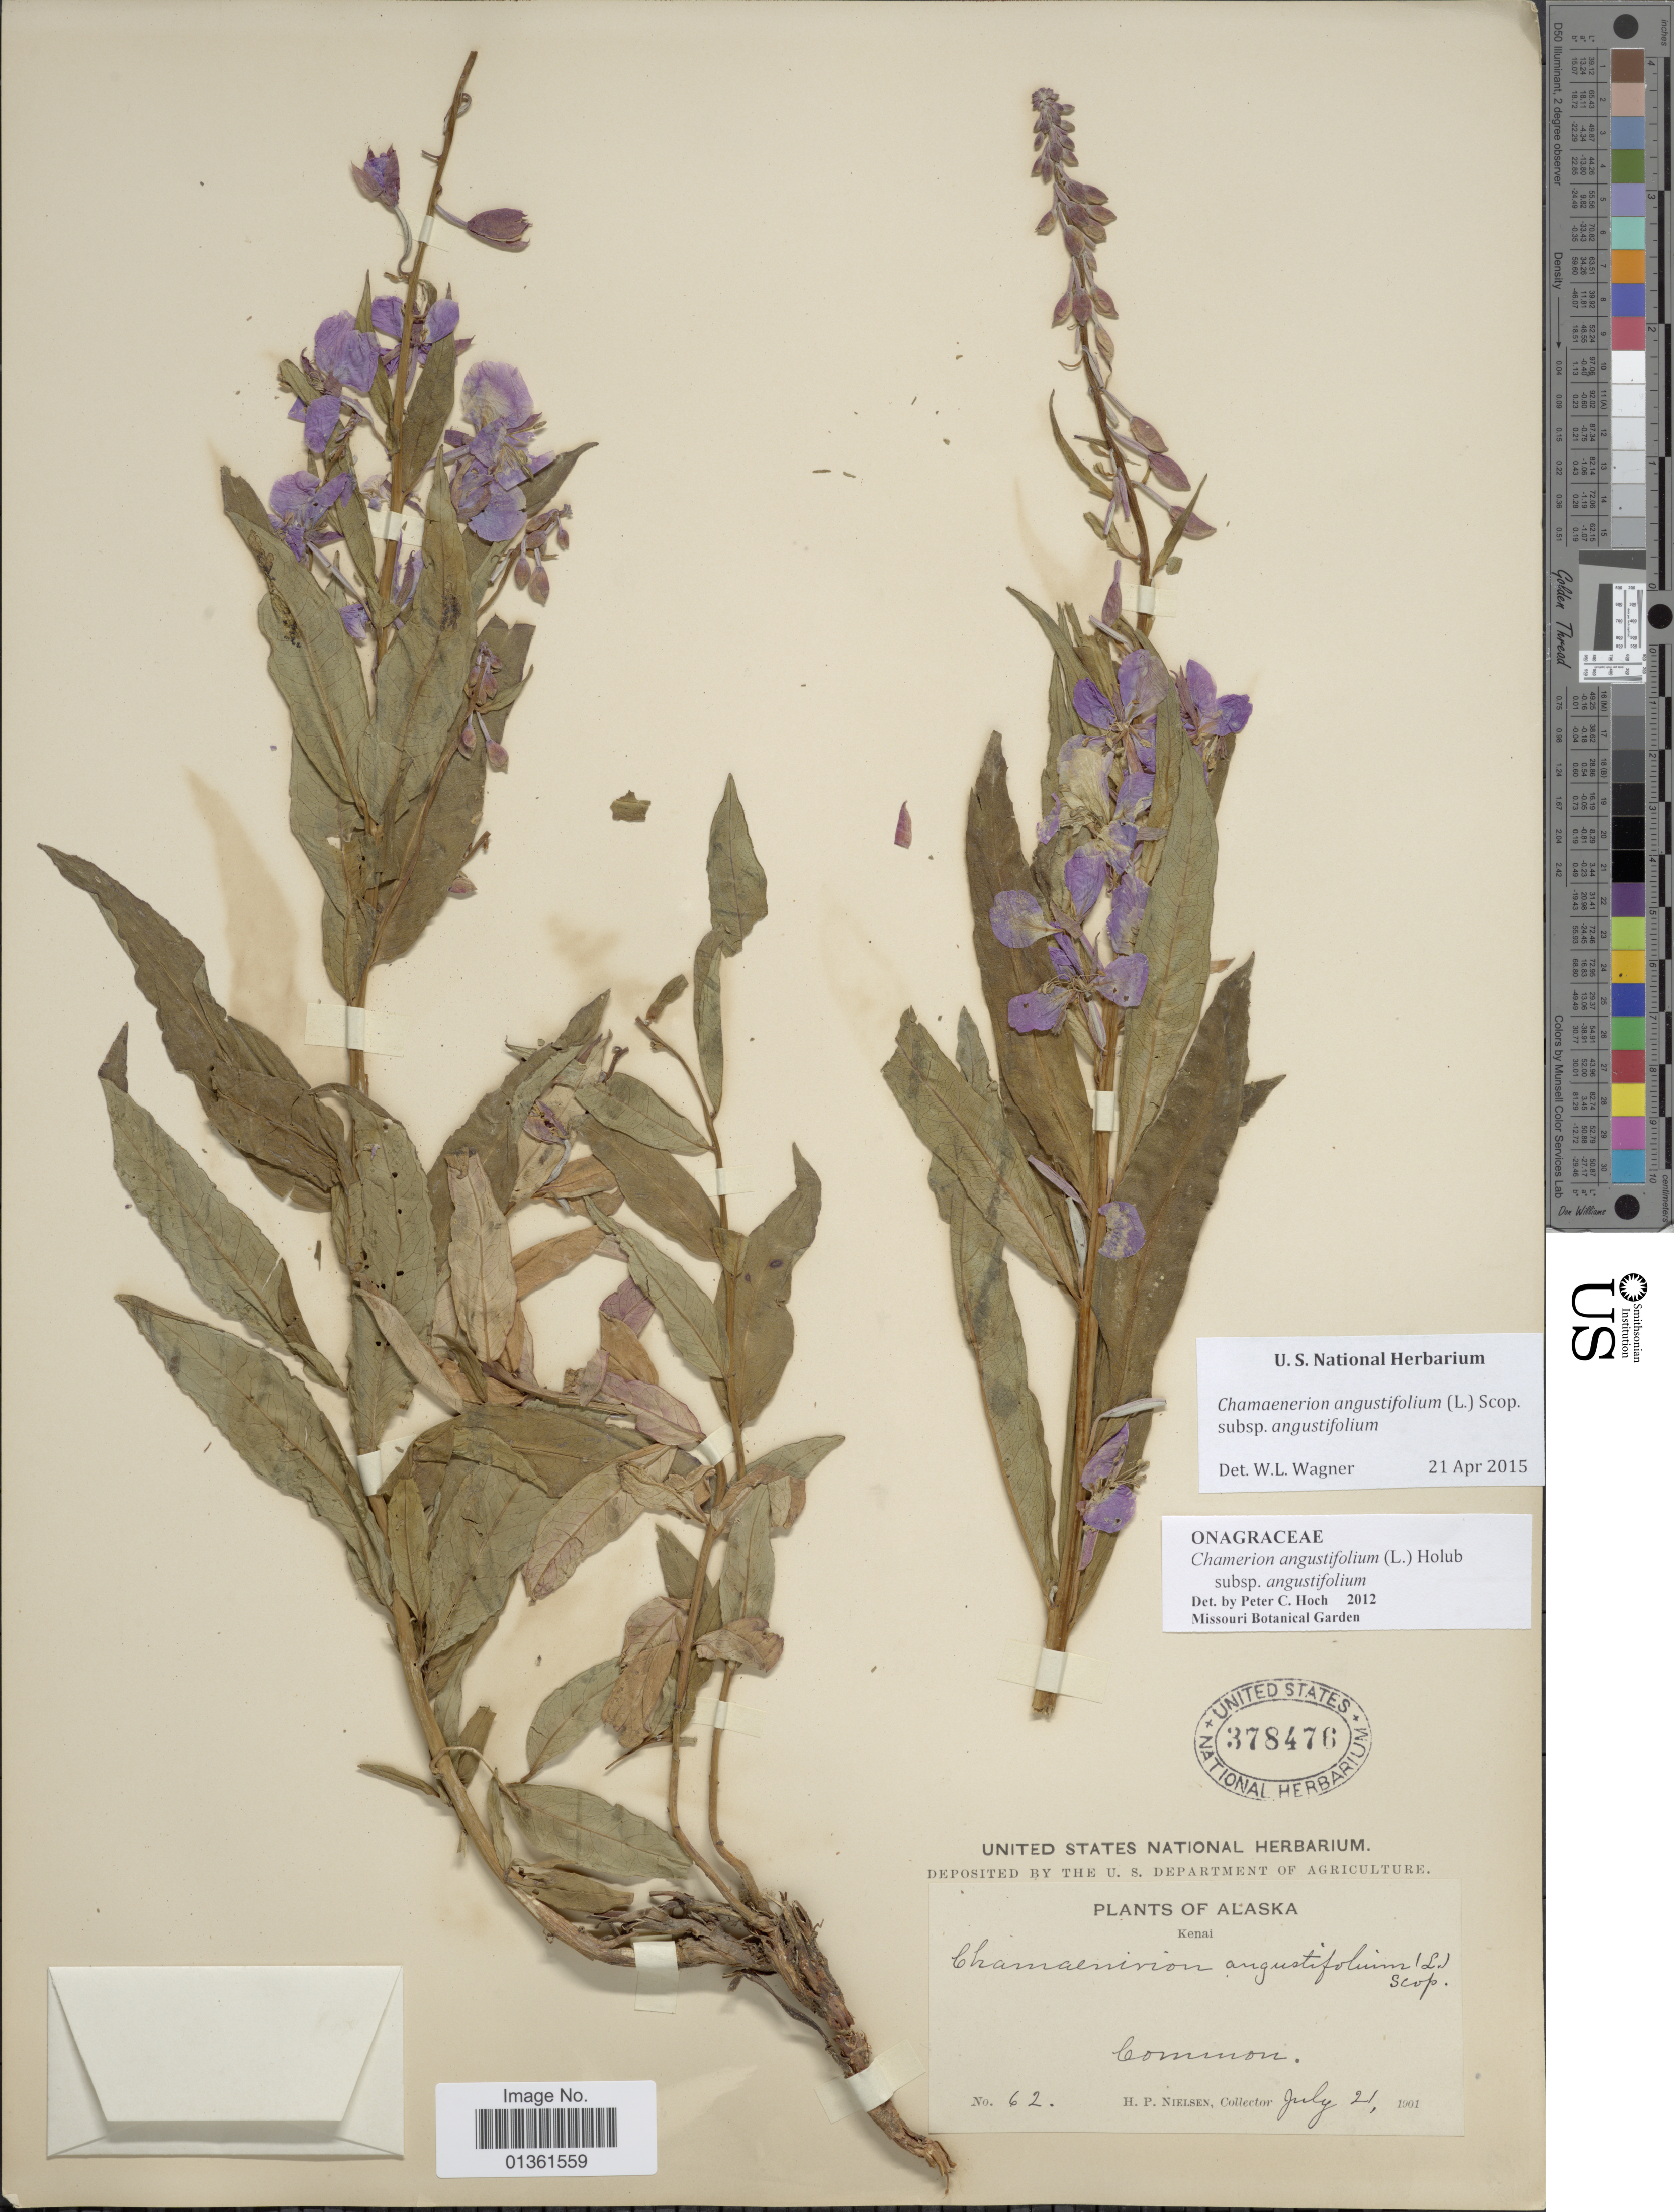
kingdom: Plantae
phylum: Tracheophyta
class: Magnoliopsida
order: Myrtales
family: Onagraceae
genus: Chamaenerion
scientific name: Chamaenerion angustifolium subsp. angustifolium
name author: (L.) Scop.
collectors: H. P. Nielsen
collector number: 62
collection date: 1901-07-21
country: United States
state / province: Alaska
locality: Kenai.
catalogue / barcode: US 378476